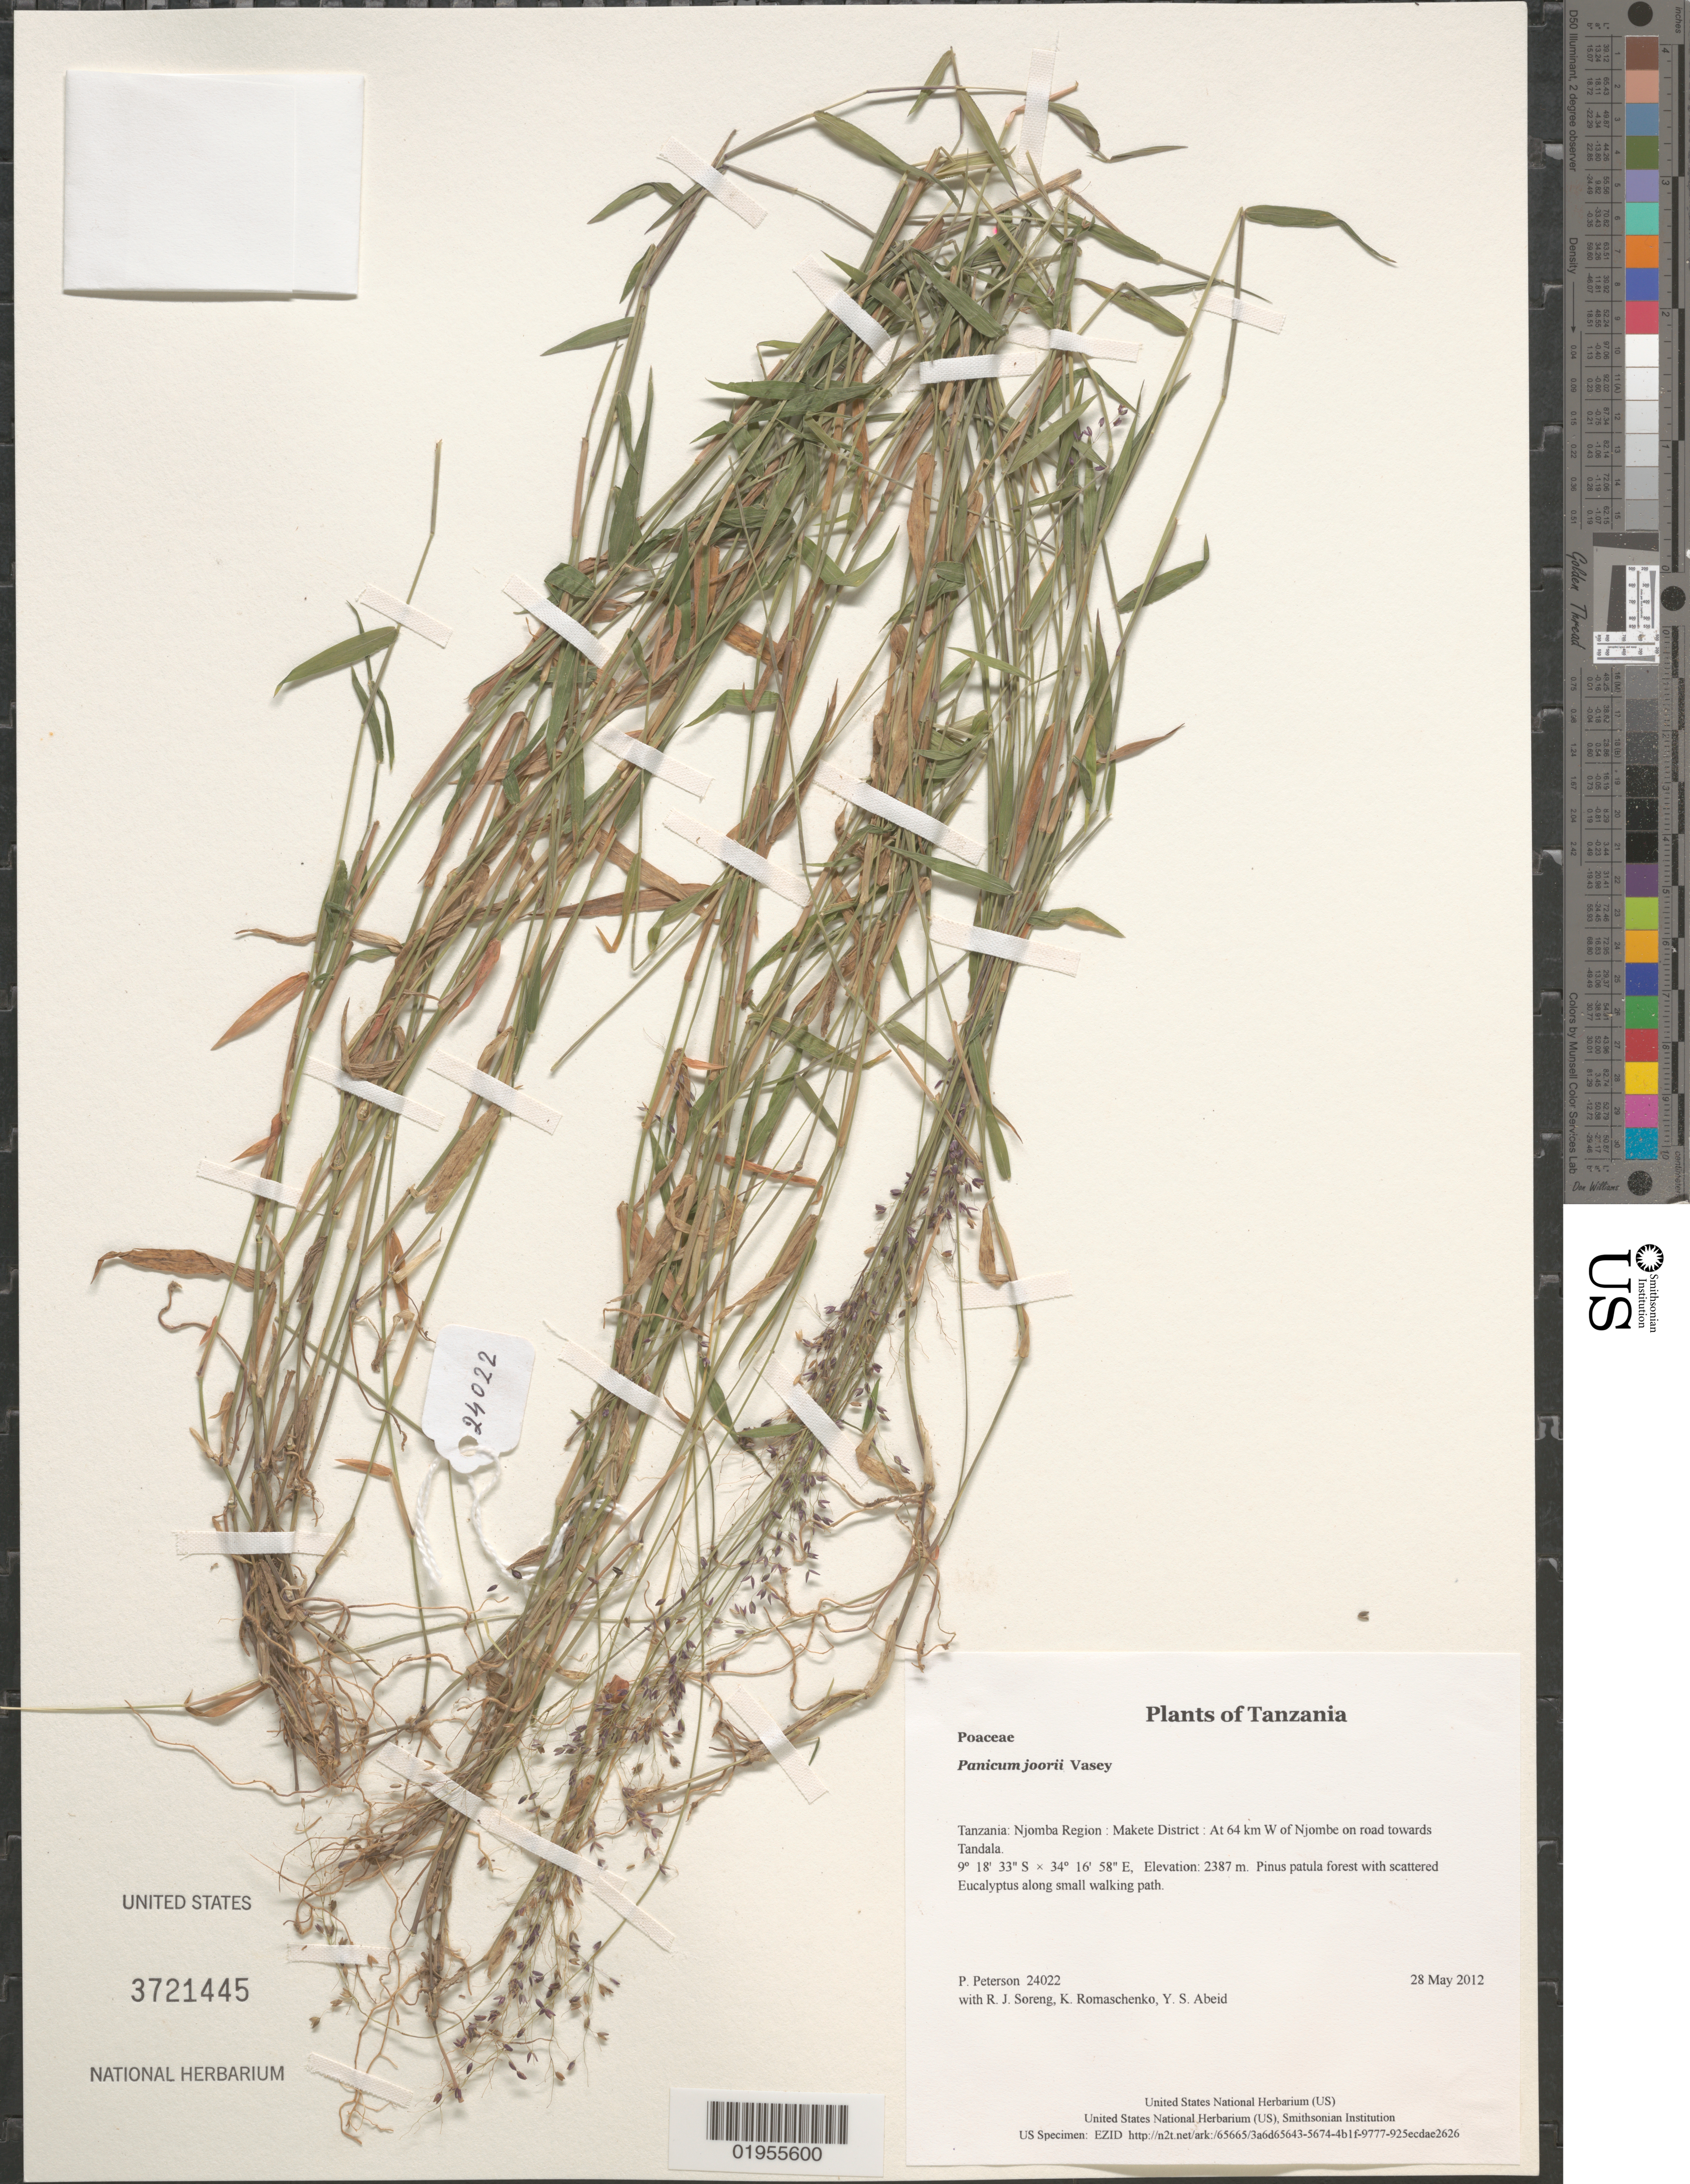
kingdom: Plantae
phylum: Tracheophyta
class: Liliopsida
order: Poales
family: Poaceae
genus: Panicum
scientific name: Panicum sp.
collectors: P. M. Peterson, R. J. Soreng, K. Romaschenko & Y. Abeid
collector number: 24022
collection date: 2012-05-28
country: Tanzania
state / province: Njombe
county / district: Makete District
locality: At 64 km W of Njombe on road towards Tandala.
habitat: Pinus patula forest with scattered Eucalyptus along small walking path.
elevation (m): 2387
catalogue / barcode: US 3721445